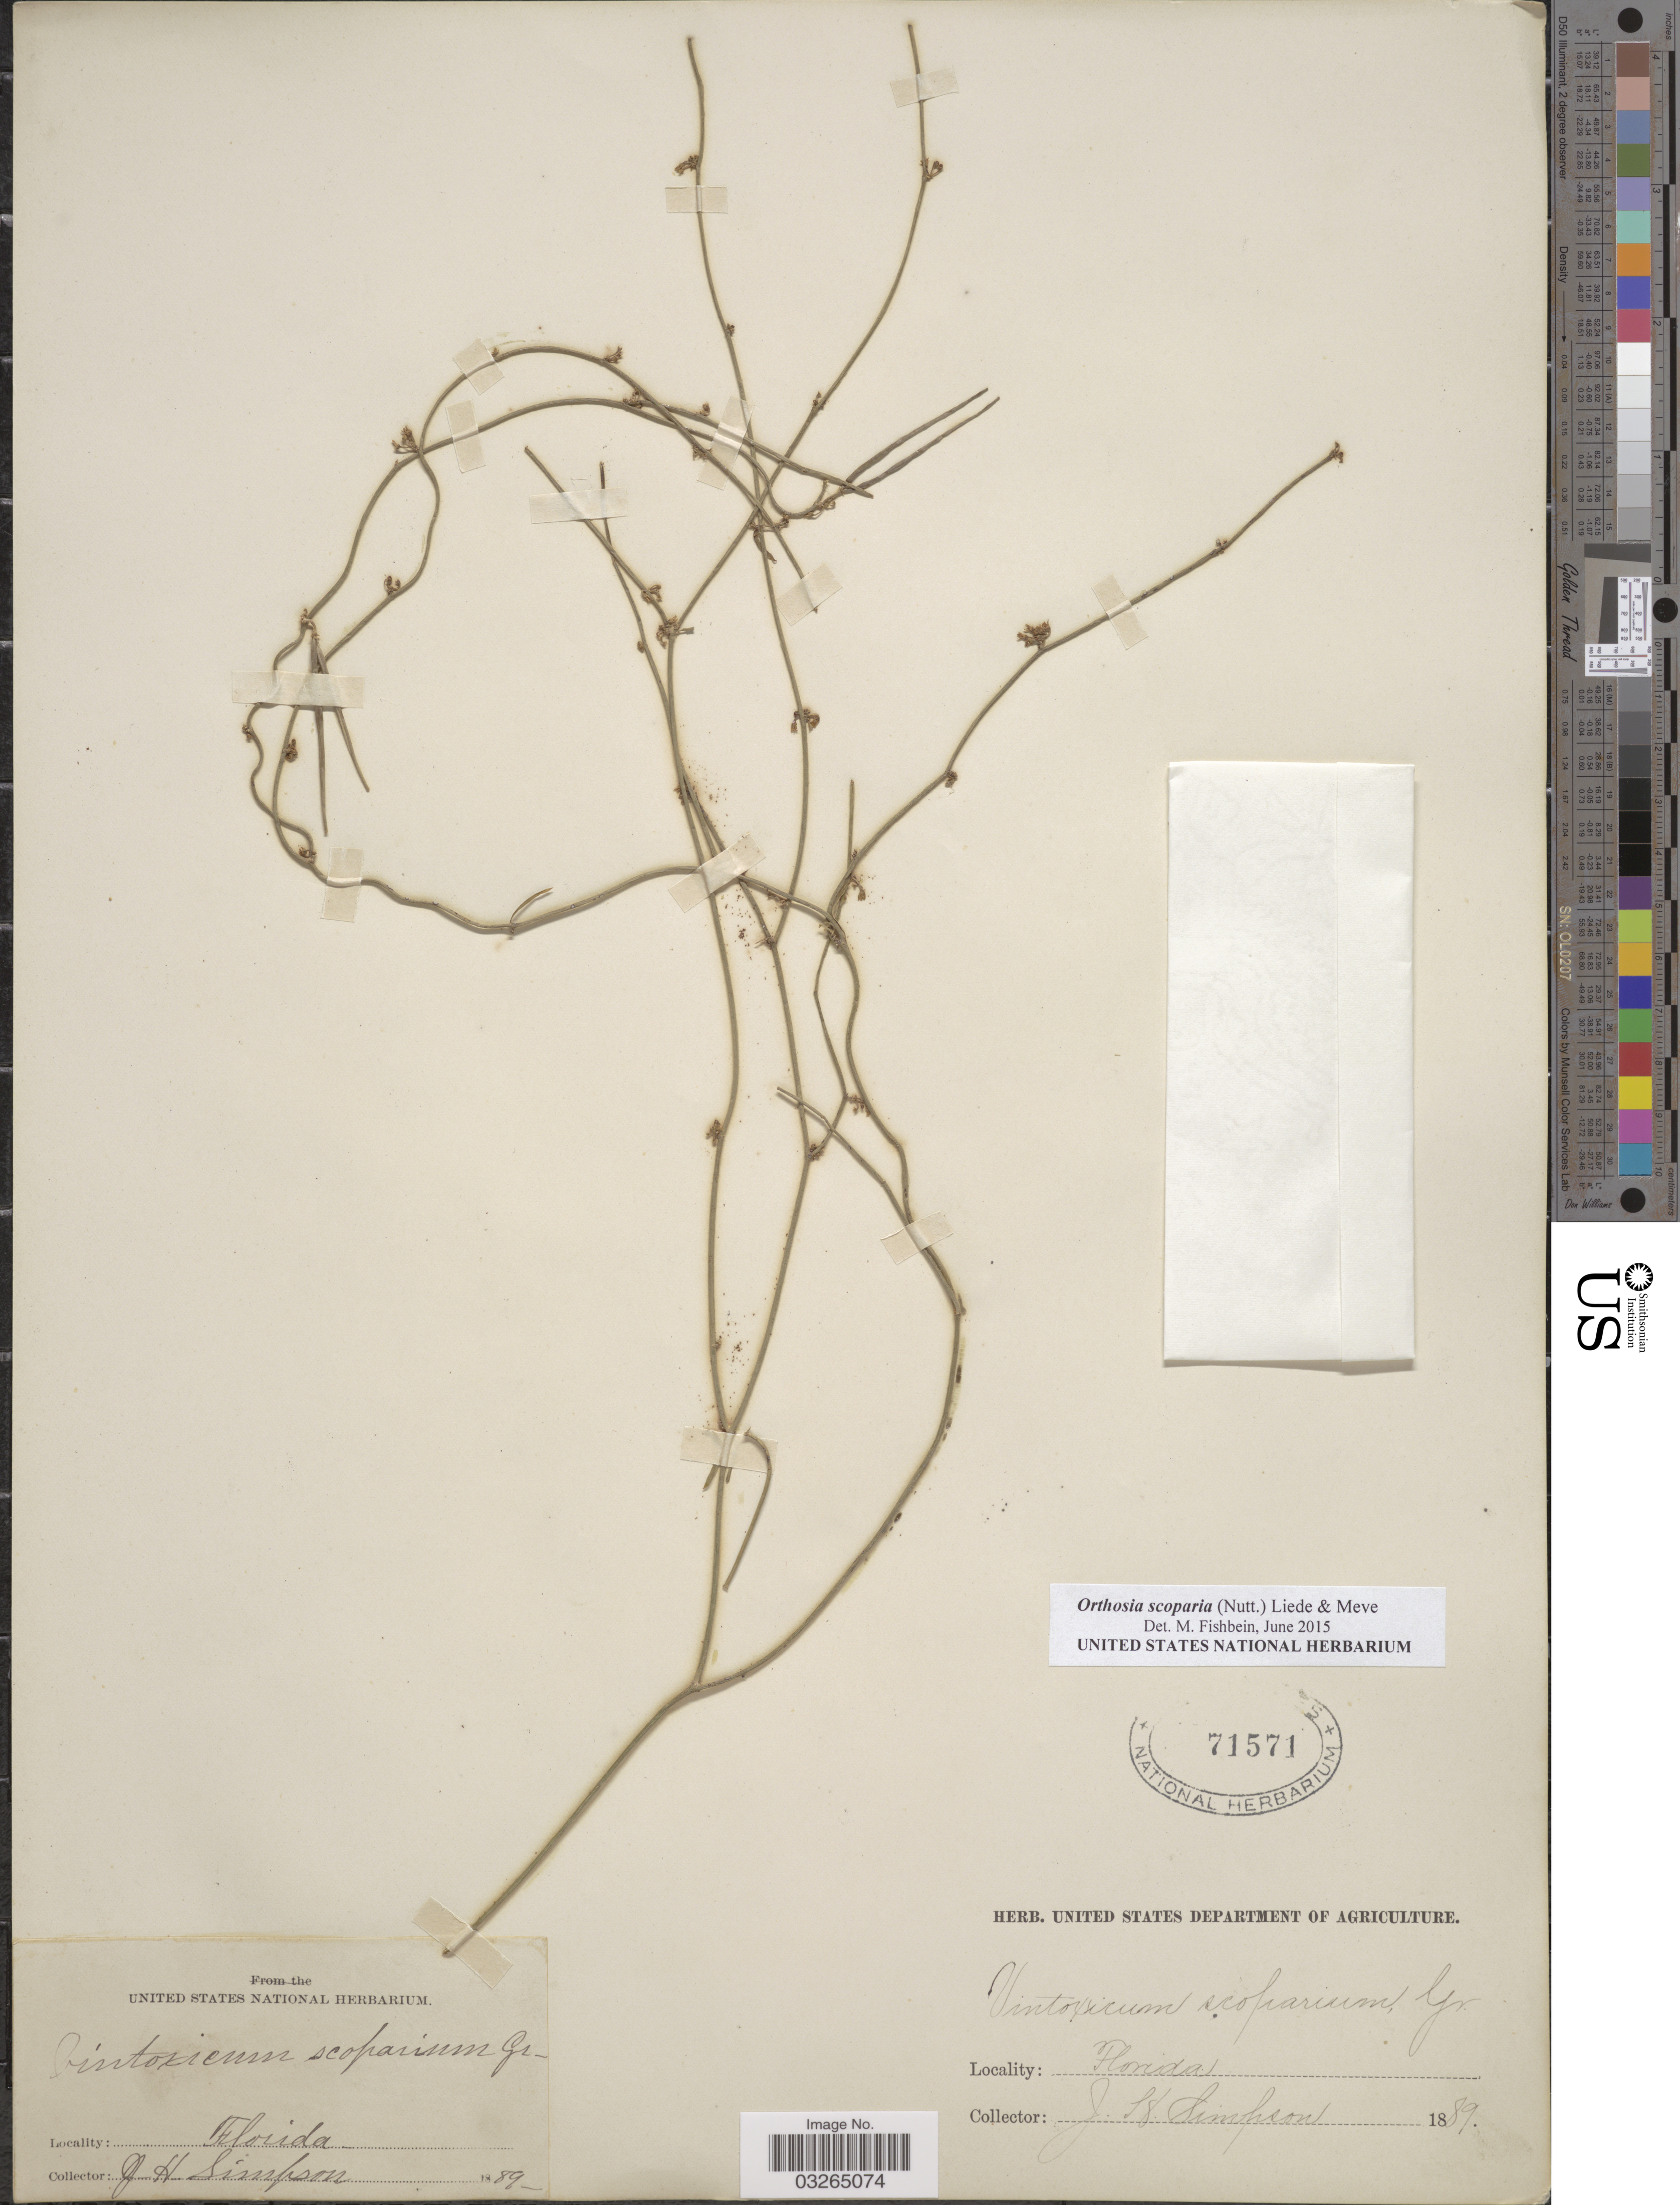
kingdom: Plantae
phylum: Tracheophyta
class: Magnoliopsida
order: Gentianales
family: Apocynaceae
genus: Orthosia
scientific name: Orthosia scoparia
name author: (Nutt.) Liede & Meve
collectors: J. H. Simpson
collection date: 1889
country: United States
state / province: Florida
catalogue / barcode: US 71571